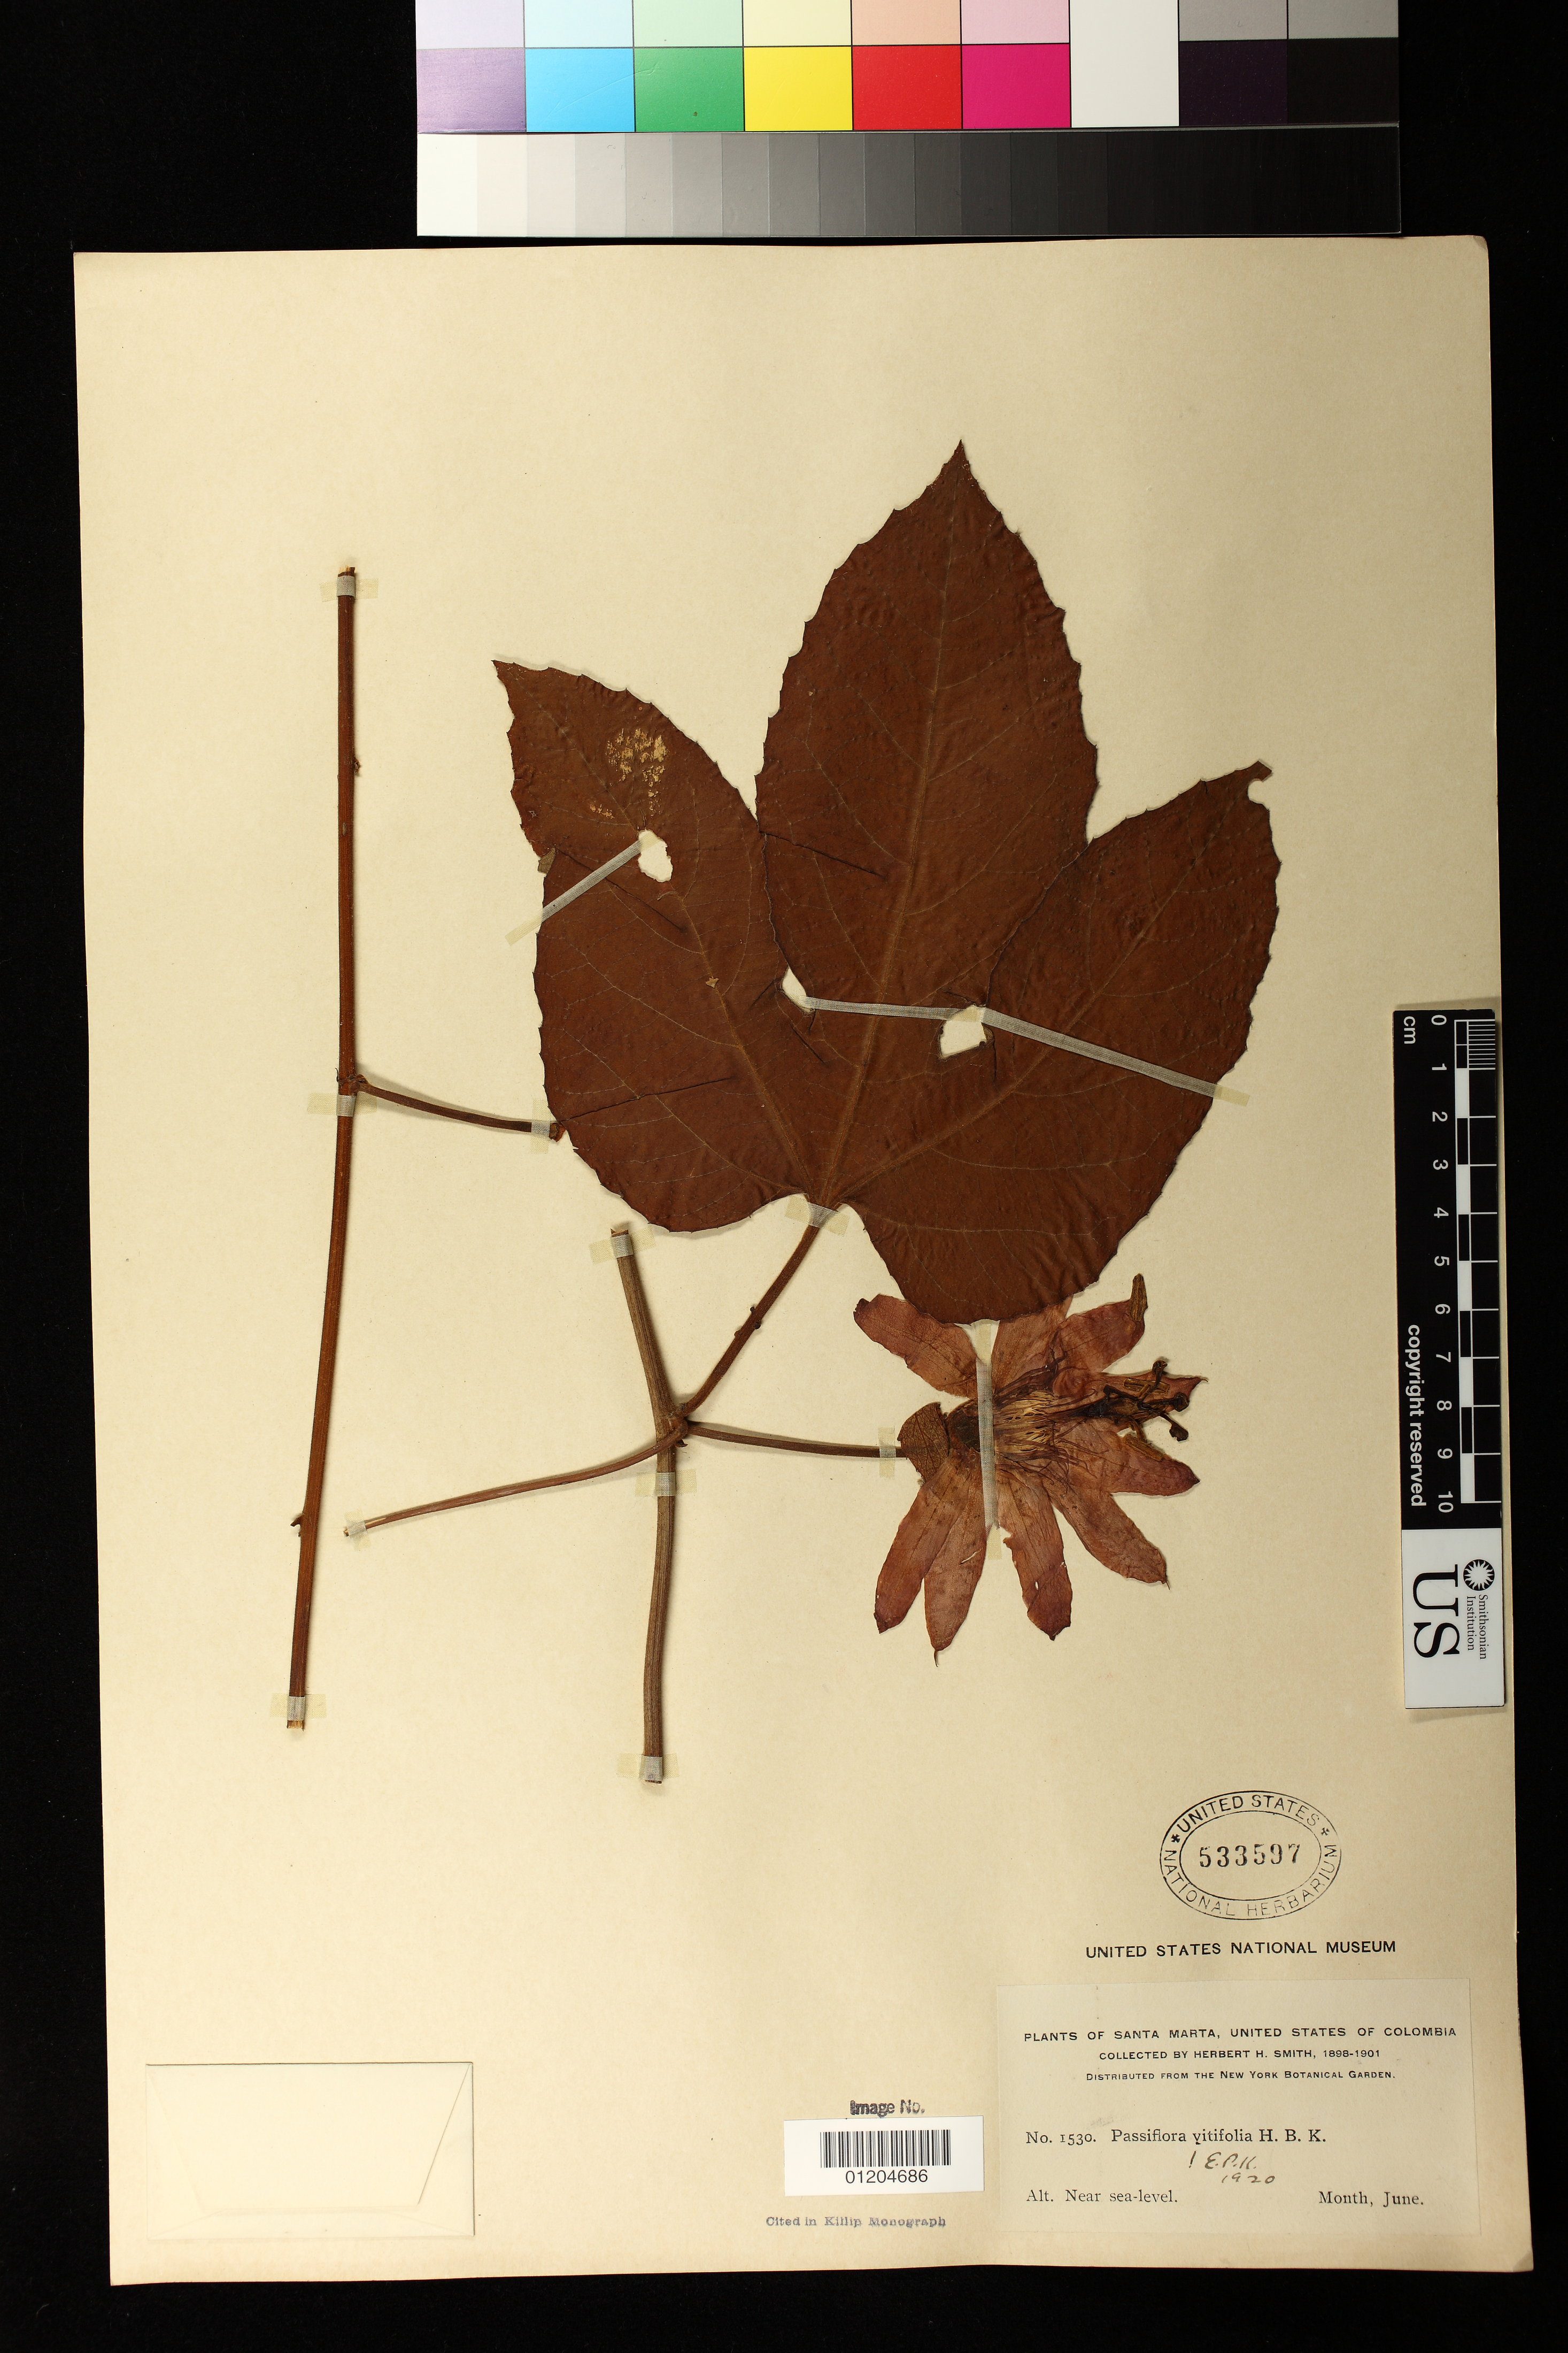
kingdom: Plantae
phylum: Tracheophyta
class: Magnoliopsida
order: Malpighiales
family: Passifloraceae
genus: Passiflora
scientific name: Passiflora vitifolia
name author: Kunth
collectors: Herbert H. Smith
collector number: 1530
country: Colombia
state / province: Magdalena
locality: Santa Marta. Alt. Near sea-level.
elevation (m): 0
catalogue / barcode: US 533597